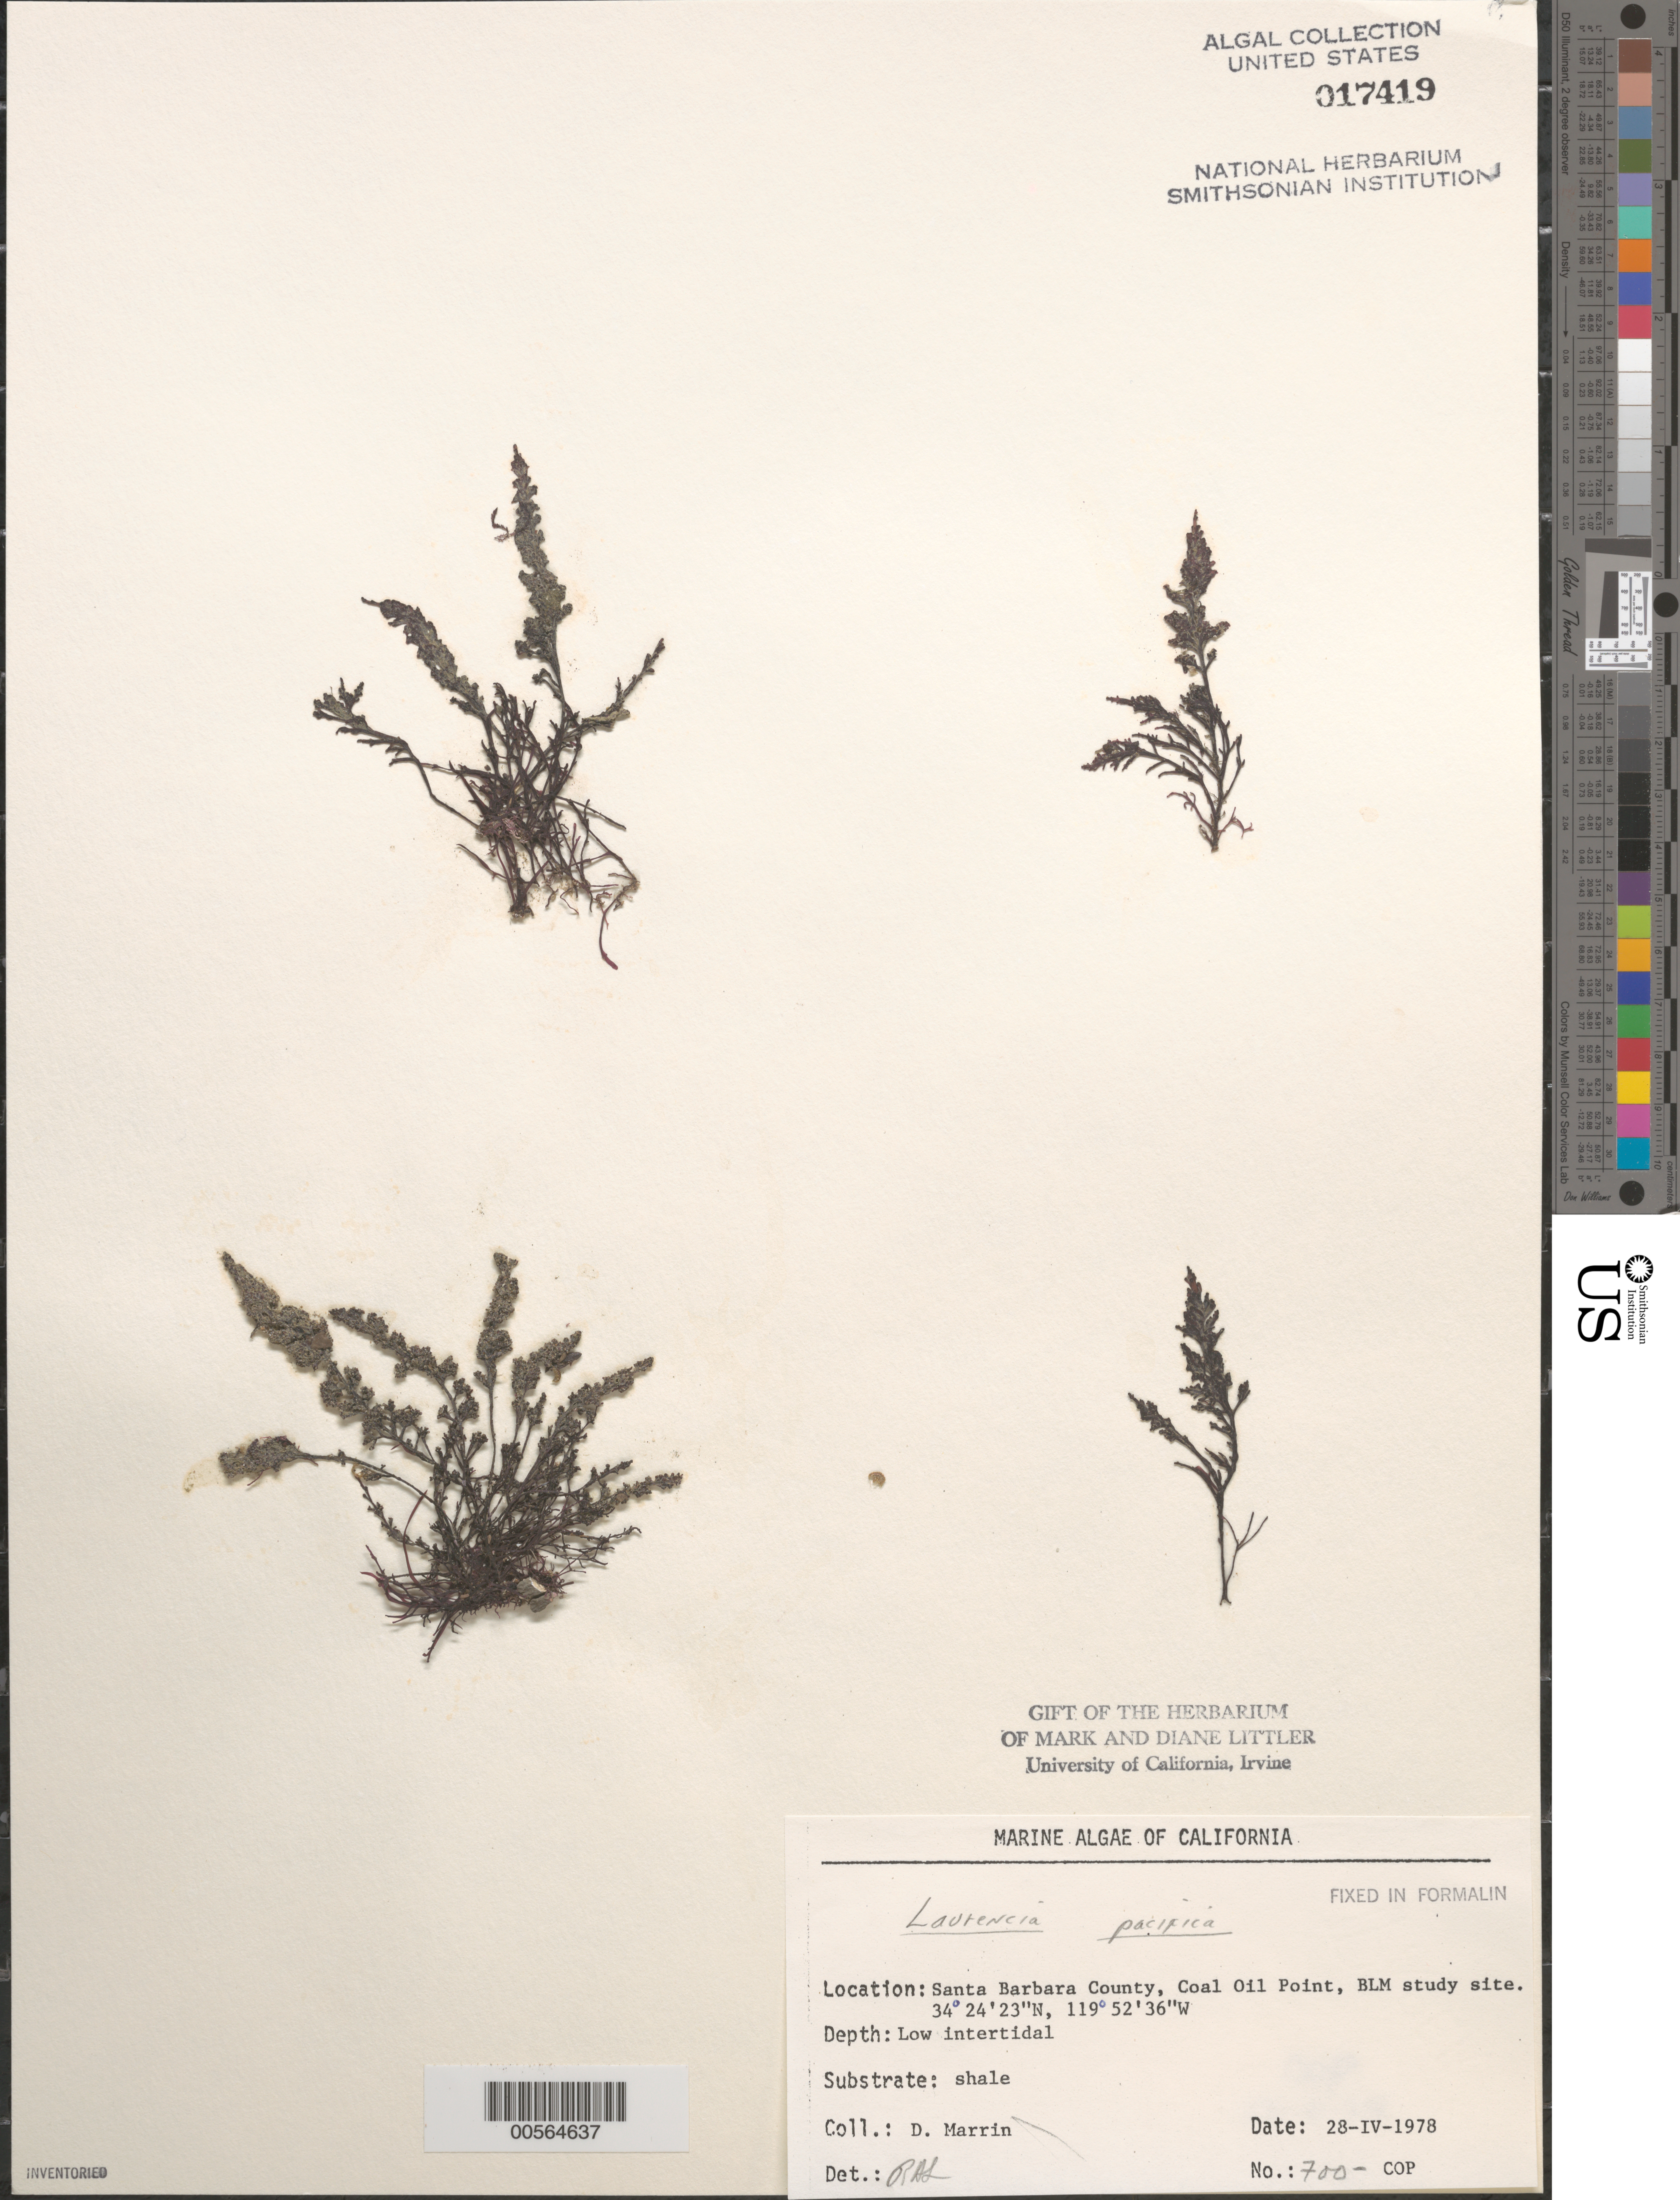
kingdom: Plantae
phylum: Rhodophyta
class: Florideophyceae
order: Ceramiales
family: Rhodomelaceae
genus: Laurencia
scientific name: Laurencia pacifica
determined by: Sims, Robert H.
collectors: D. Marrin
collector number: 700-cop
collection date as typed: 28 Apr 1978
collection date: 1978-04-28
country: United States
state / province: California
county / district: Santa Barbara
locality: Coal Oil Point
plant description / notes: BLM-SOCALBIGHT Rocky Intertidal Survey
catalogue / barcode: US 17419